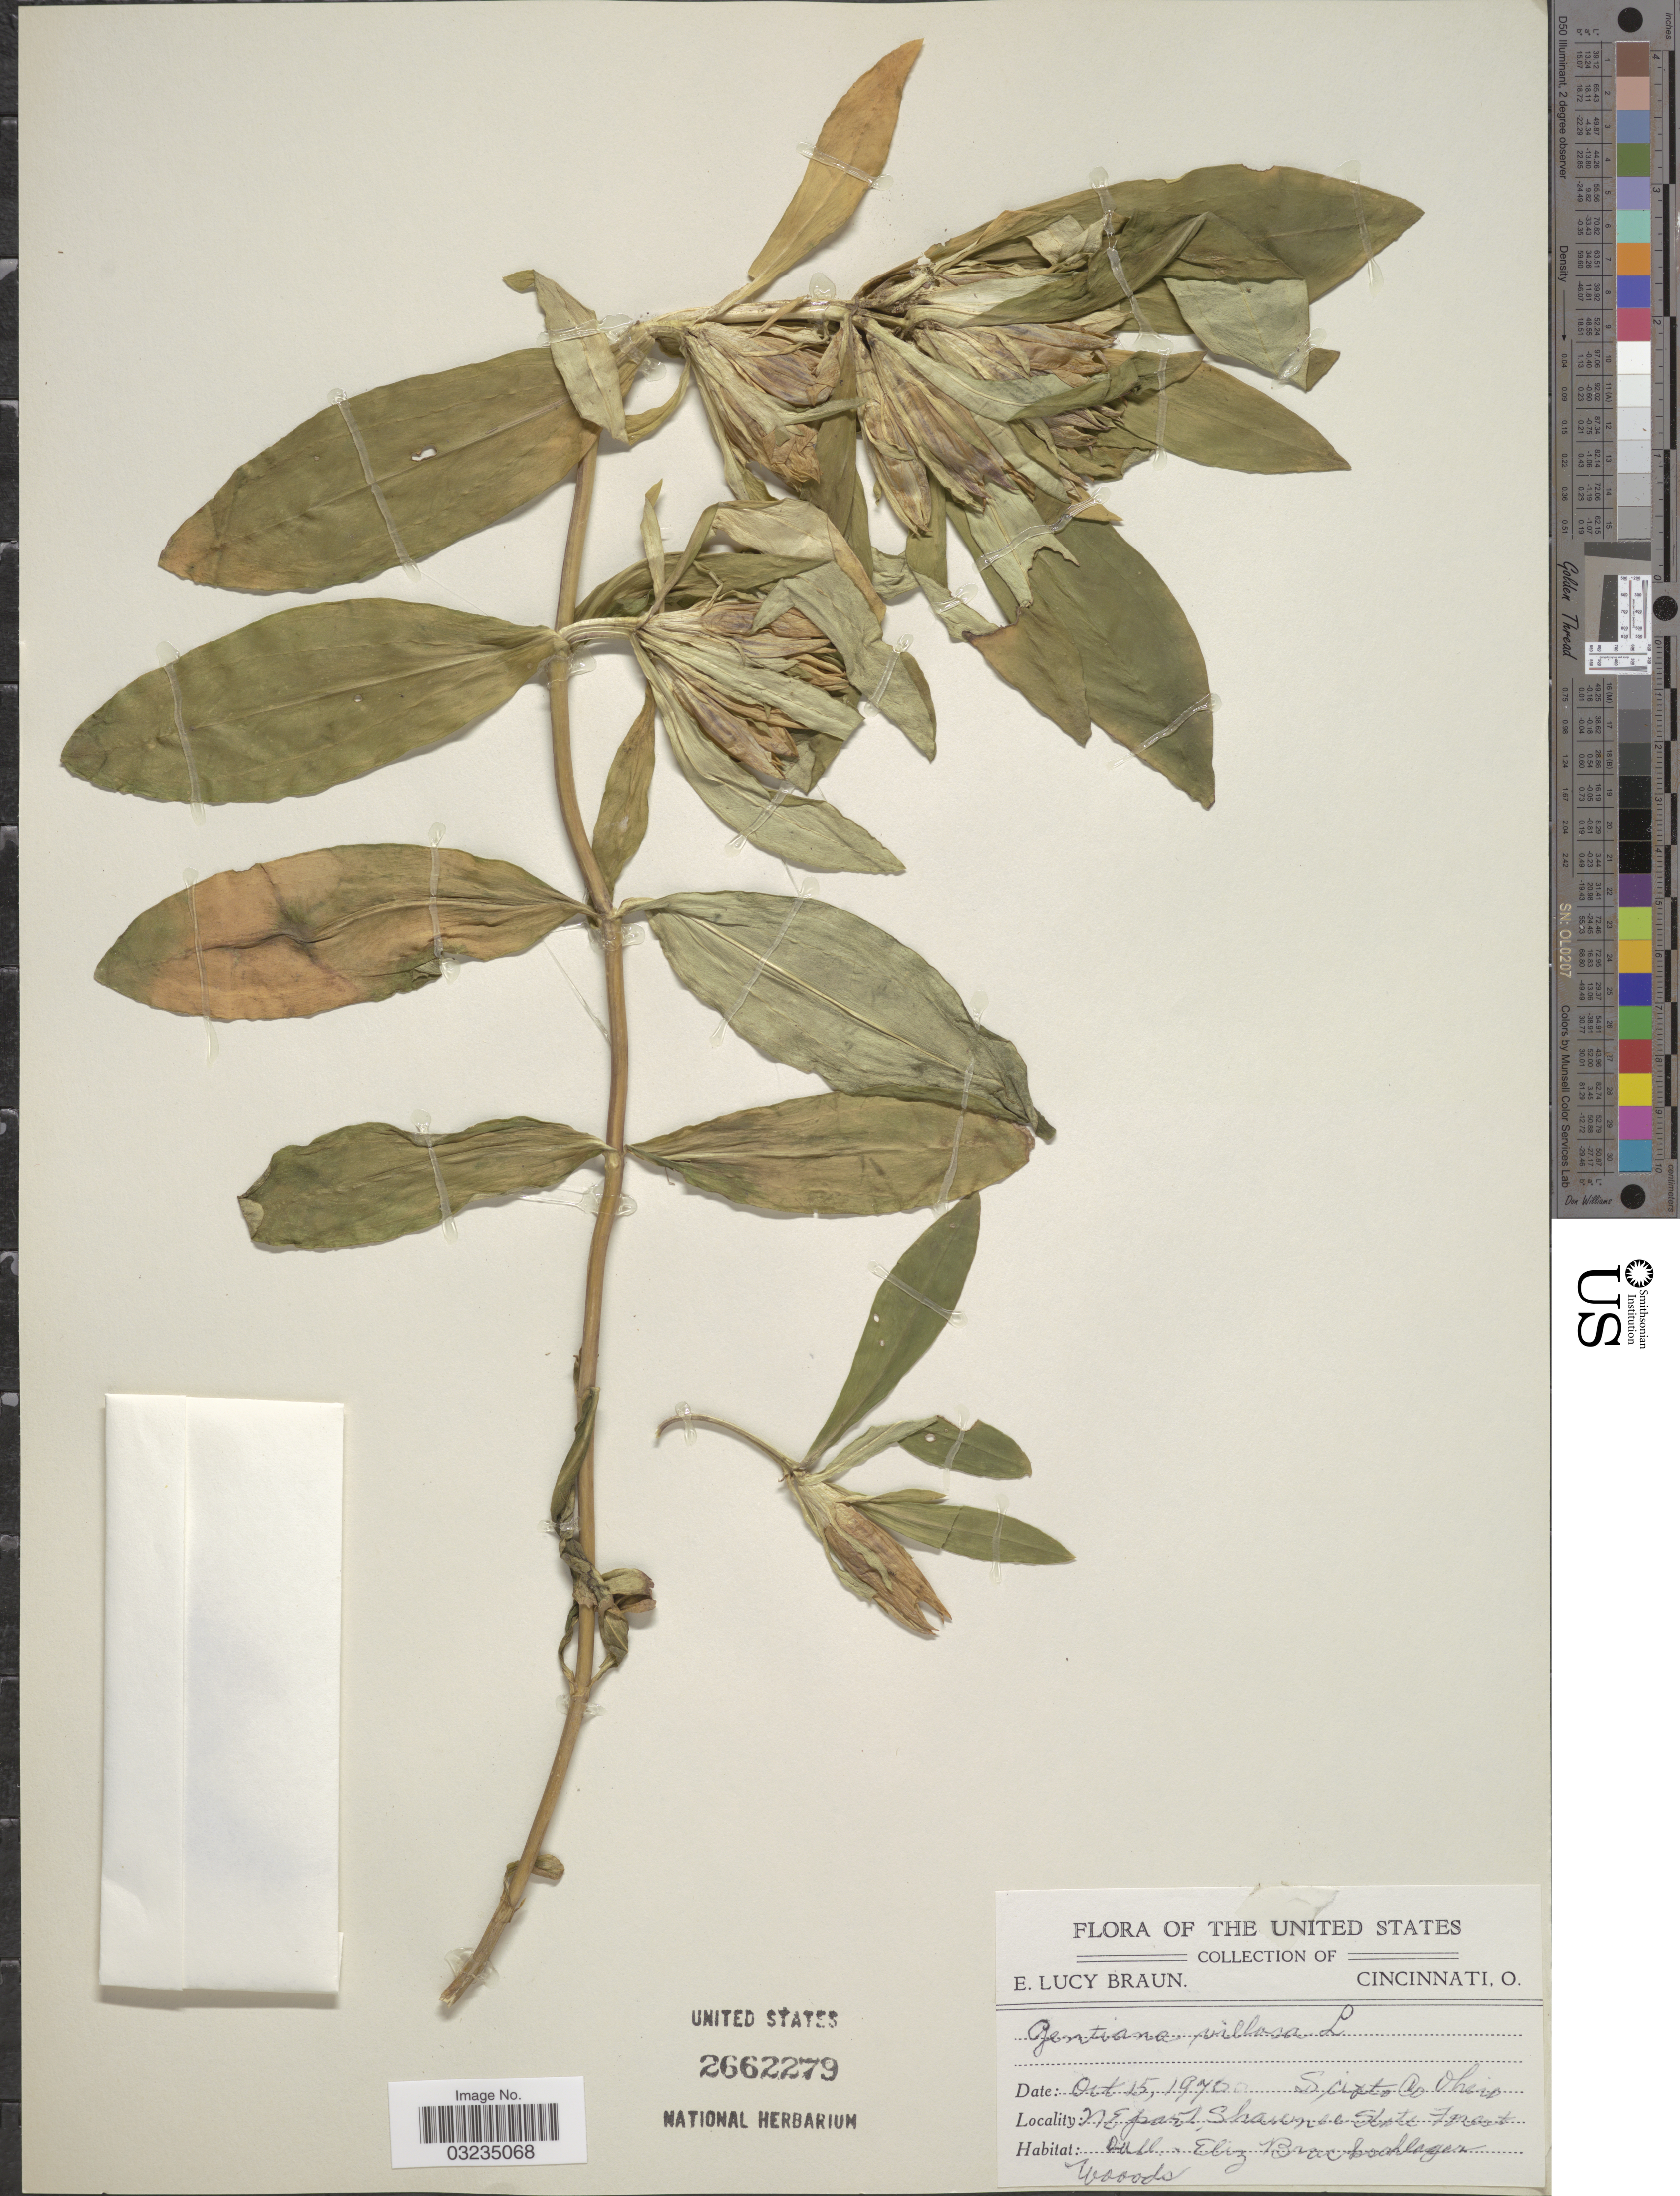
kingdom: Plantae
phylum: Tracheophyta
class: Magnoliopsida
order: Gentianales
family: Gentianaceae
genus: Gentiana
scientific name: Gentiana villosa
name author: L.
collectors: E. Braun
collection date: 1970-10-15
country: United States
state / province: Ohio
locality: Scioto Co. NE part Shawnee State Forest.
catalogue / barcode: US 2662279